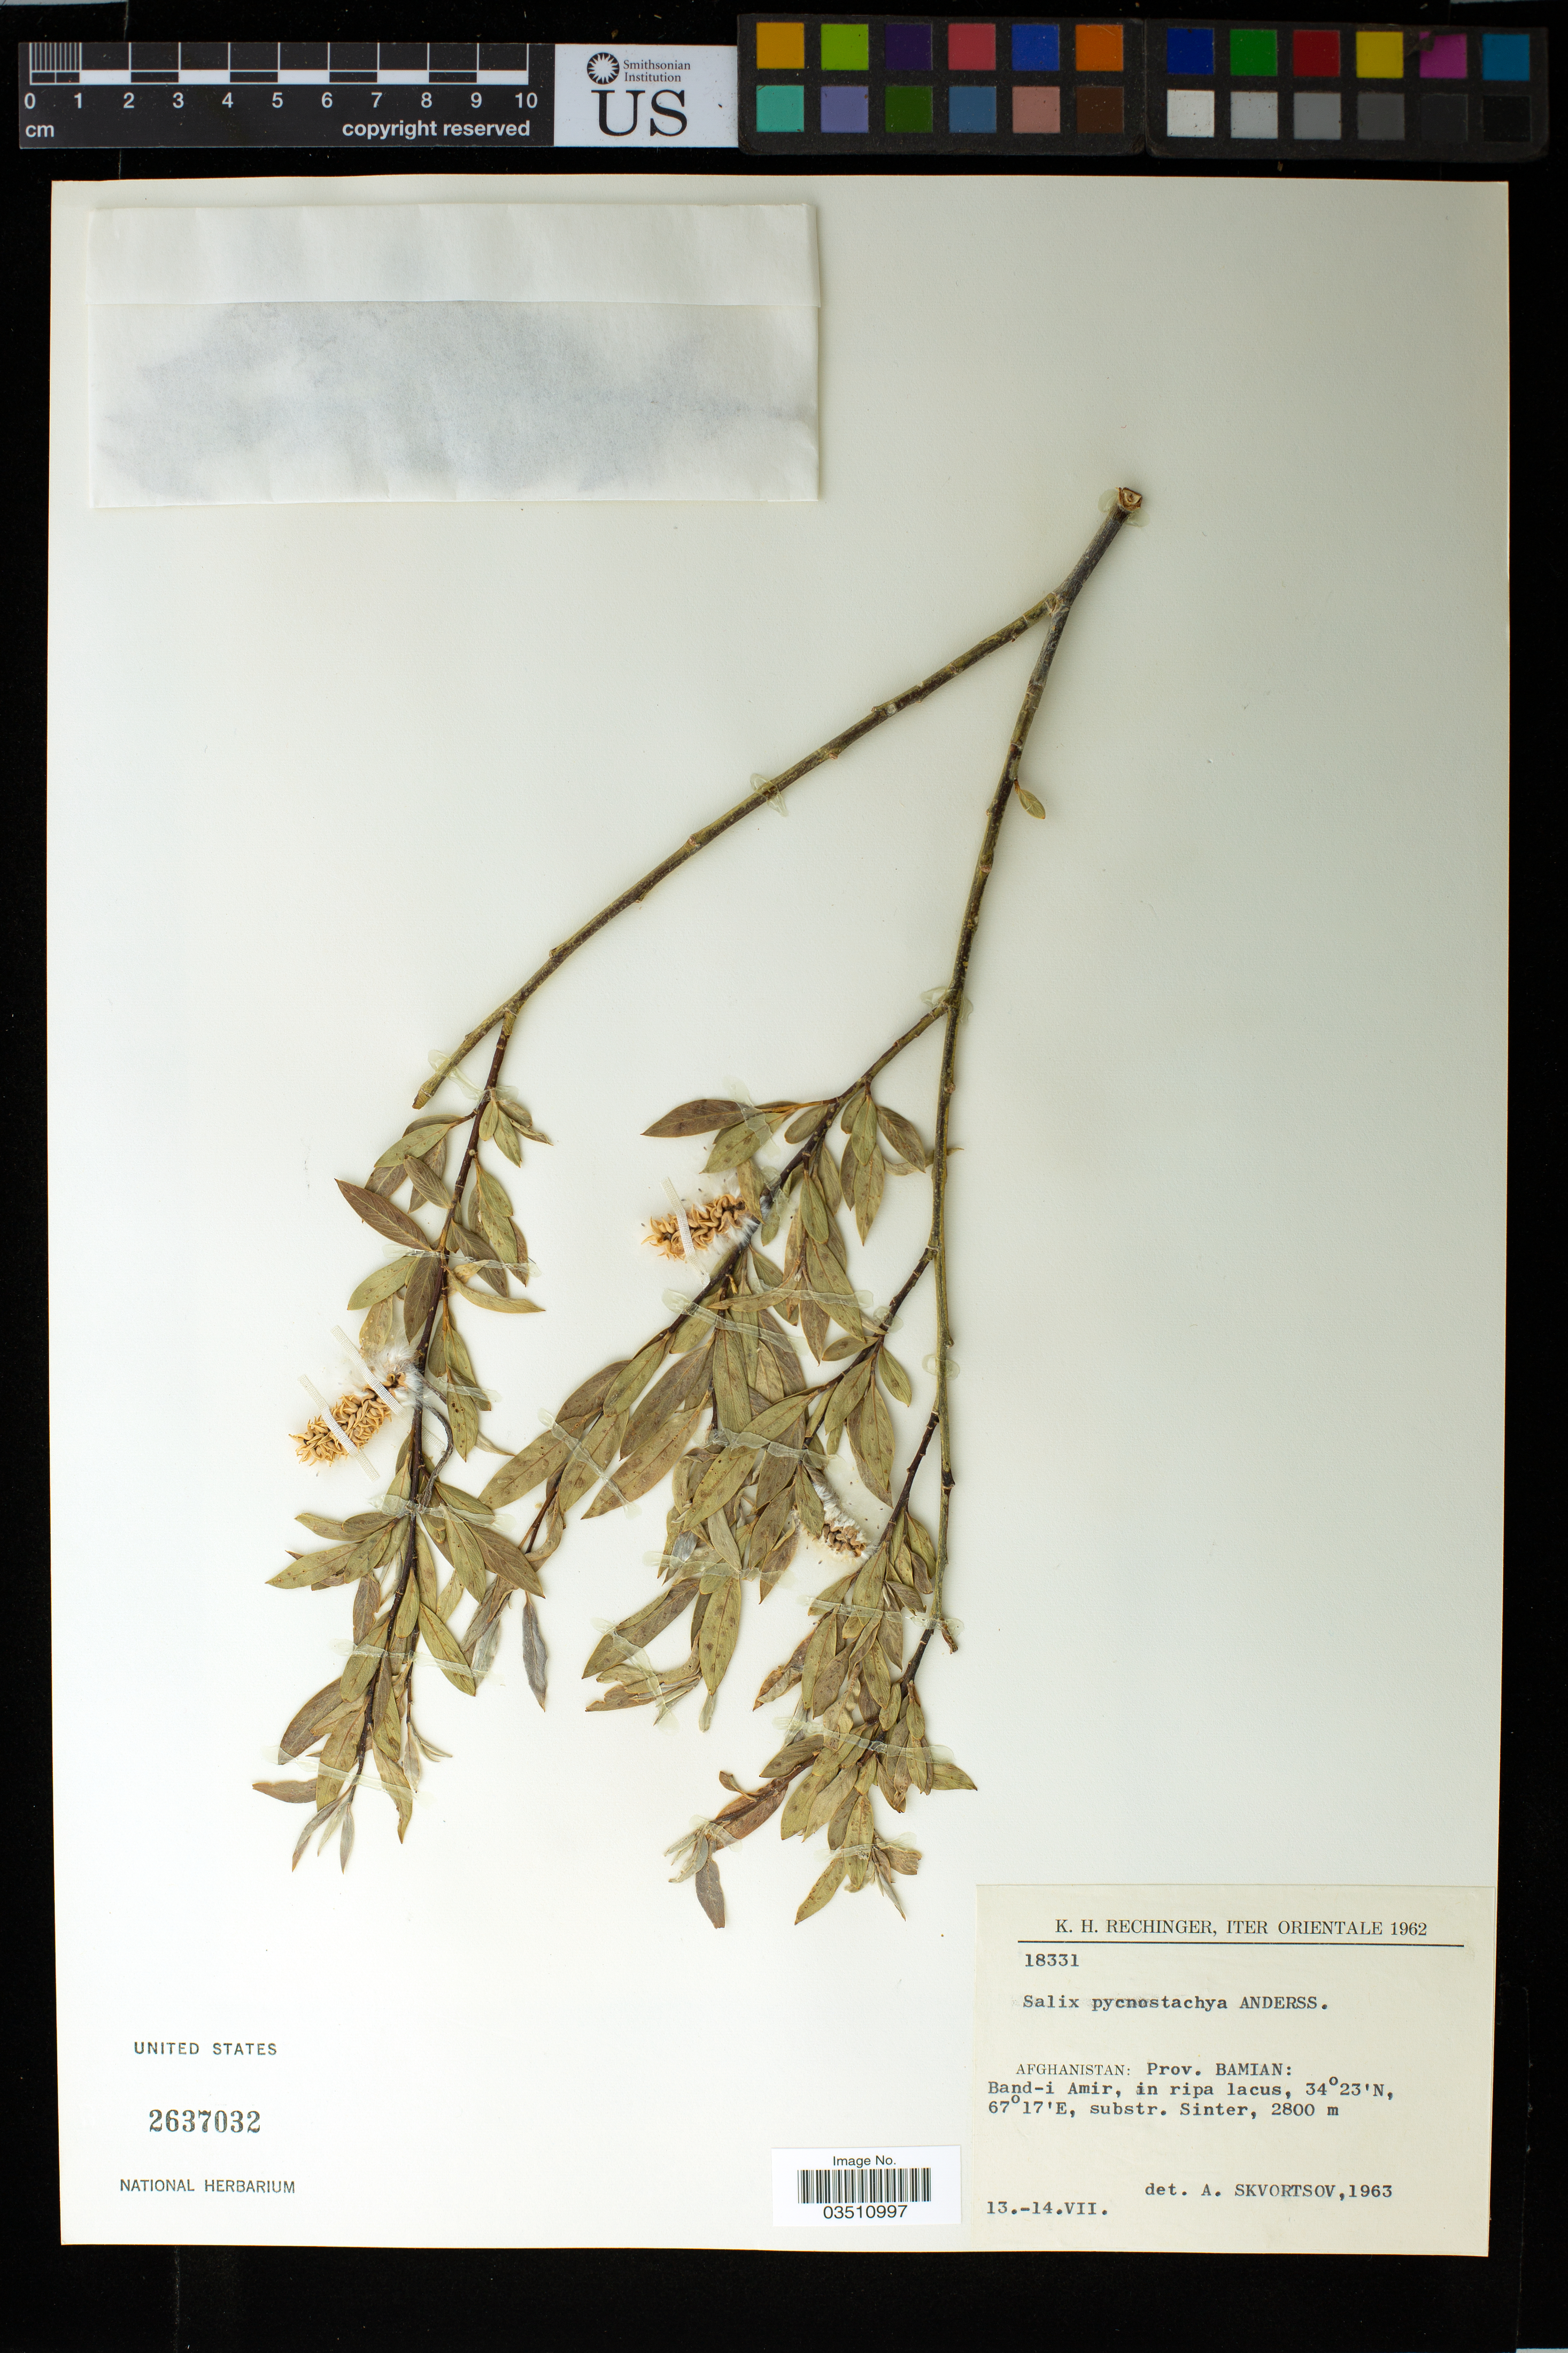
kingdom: Plantae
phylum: Tracheophyta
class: Magnoliopsida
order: Malpighiales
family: Salicaceae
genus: Salix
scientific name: Salix pycnostachya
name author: Andersson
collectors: K. H. Rechinger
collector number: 18331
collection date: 1962-07-13/1962-07-14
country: Afghanistan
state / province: Bamian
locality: Band-I Amir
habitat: in ripa lacus, substr. Sinter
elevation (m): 2800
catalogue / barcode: US 2637032